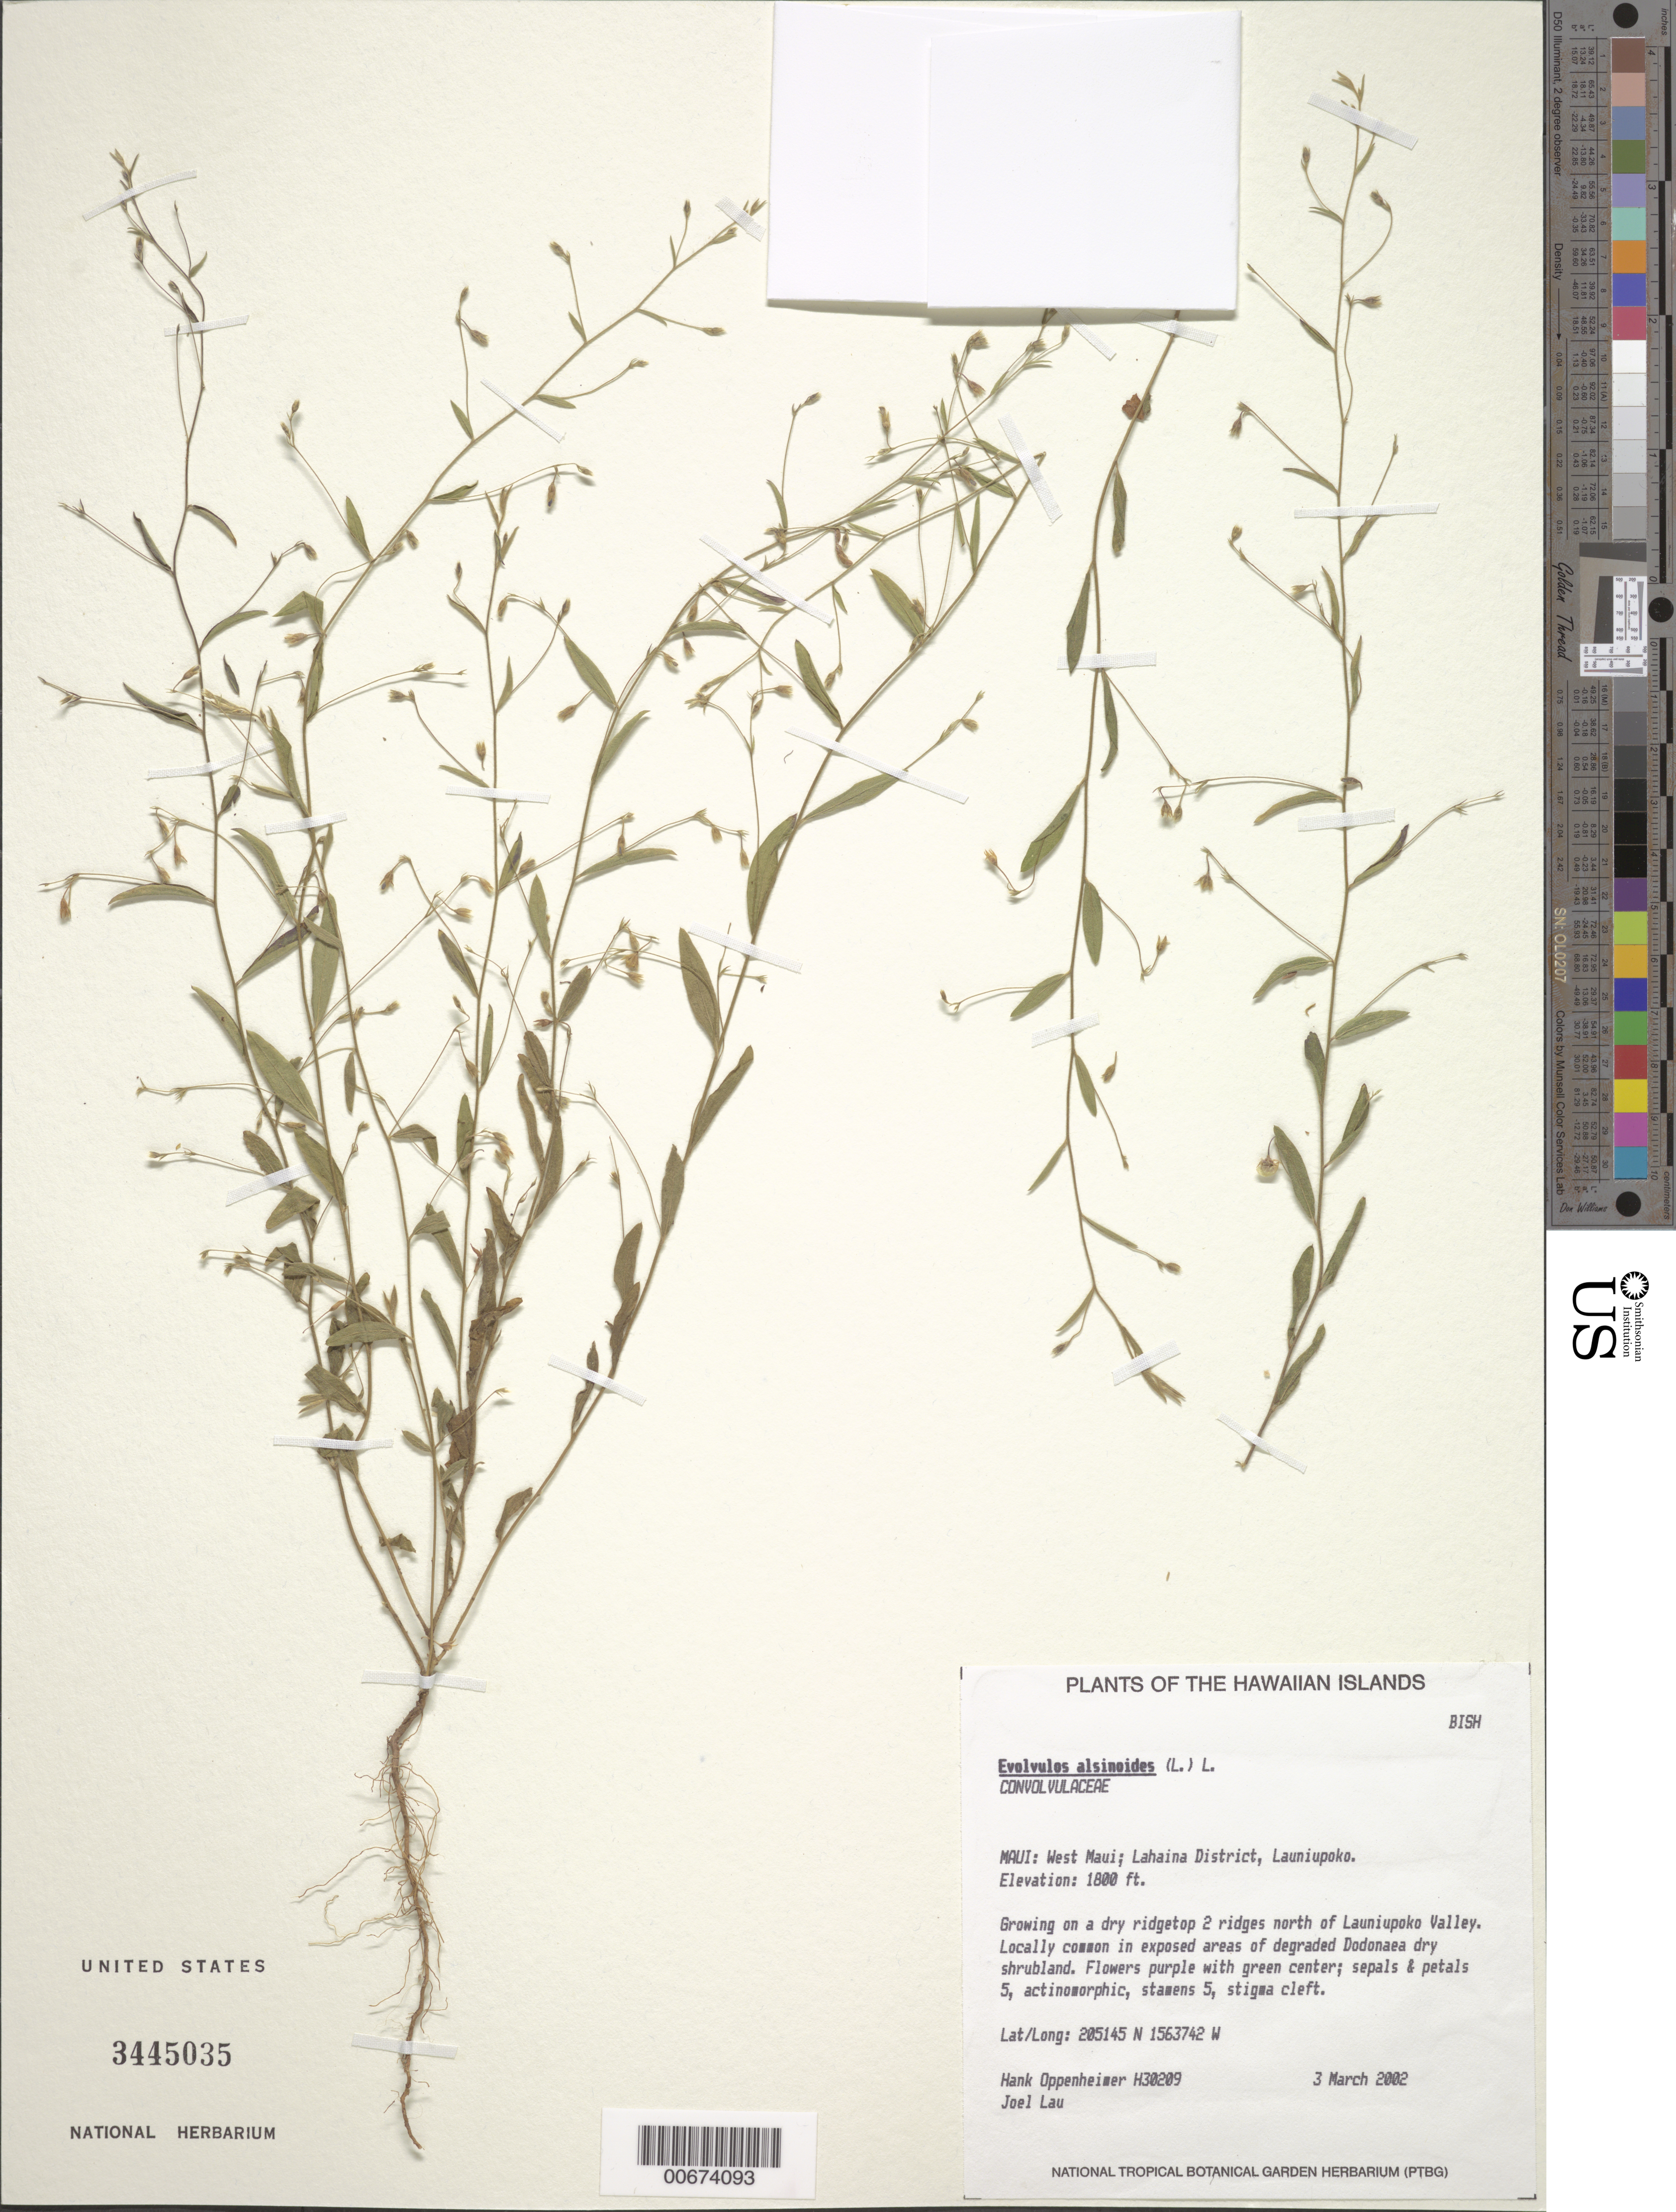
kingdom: Plantae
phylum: Tracheophyta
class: Magnoliopsida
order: Solanales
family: Convolvulaceae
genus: Evolvulus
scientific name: Evolvulus alsinoides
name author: (L.) L.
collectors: H. L. Oppenheimer & J. Lau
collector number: H30209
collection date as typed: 3 Mar 2002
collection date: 2002-03-03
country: United States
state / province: Hawaii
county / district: Maui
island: Maui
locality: W Maui; Lahaina District, Launiupoko, 2 ridges N of Launiupolo Valley.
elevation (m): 549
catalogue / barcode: US 3445035